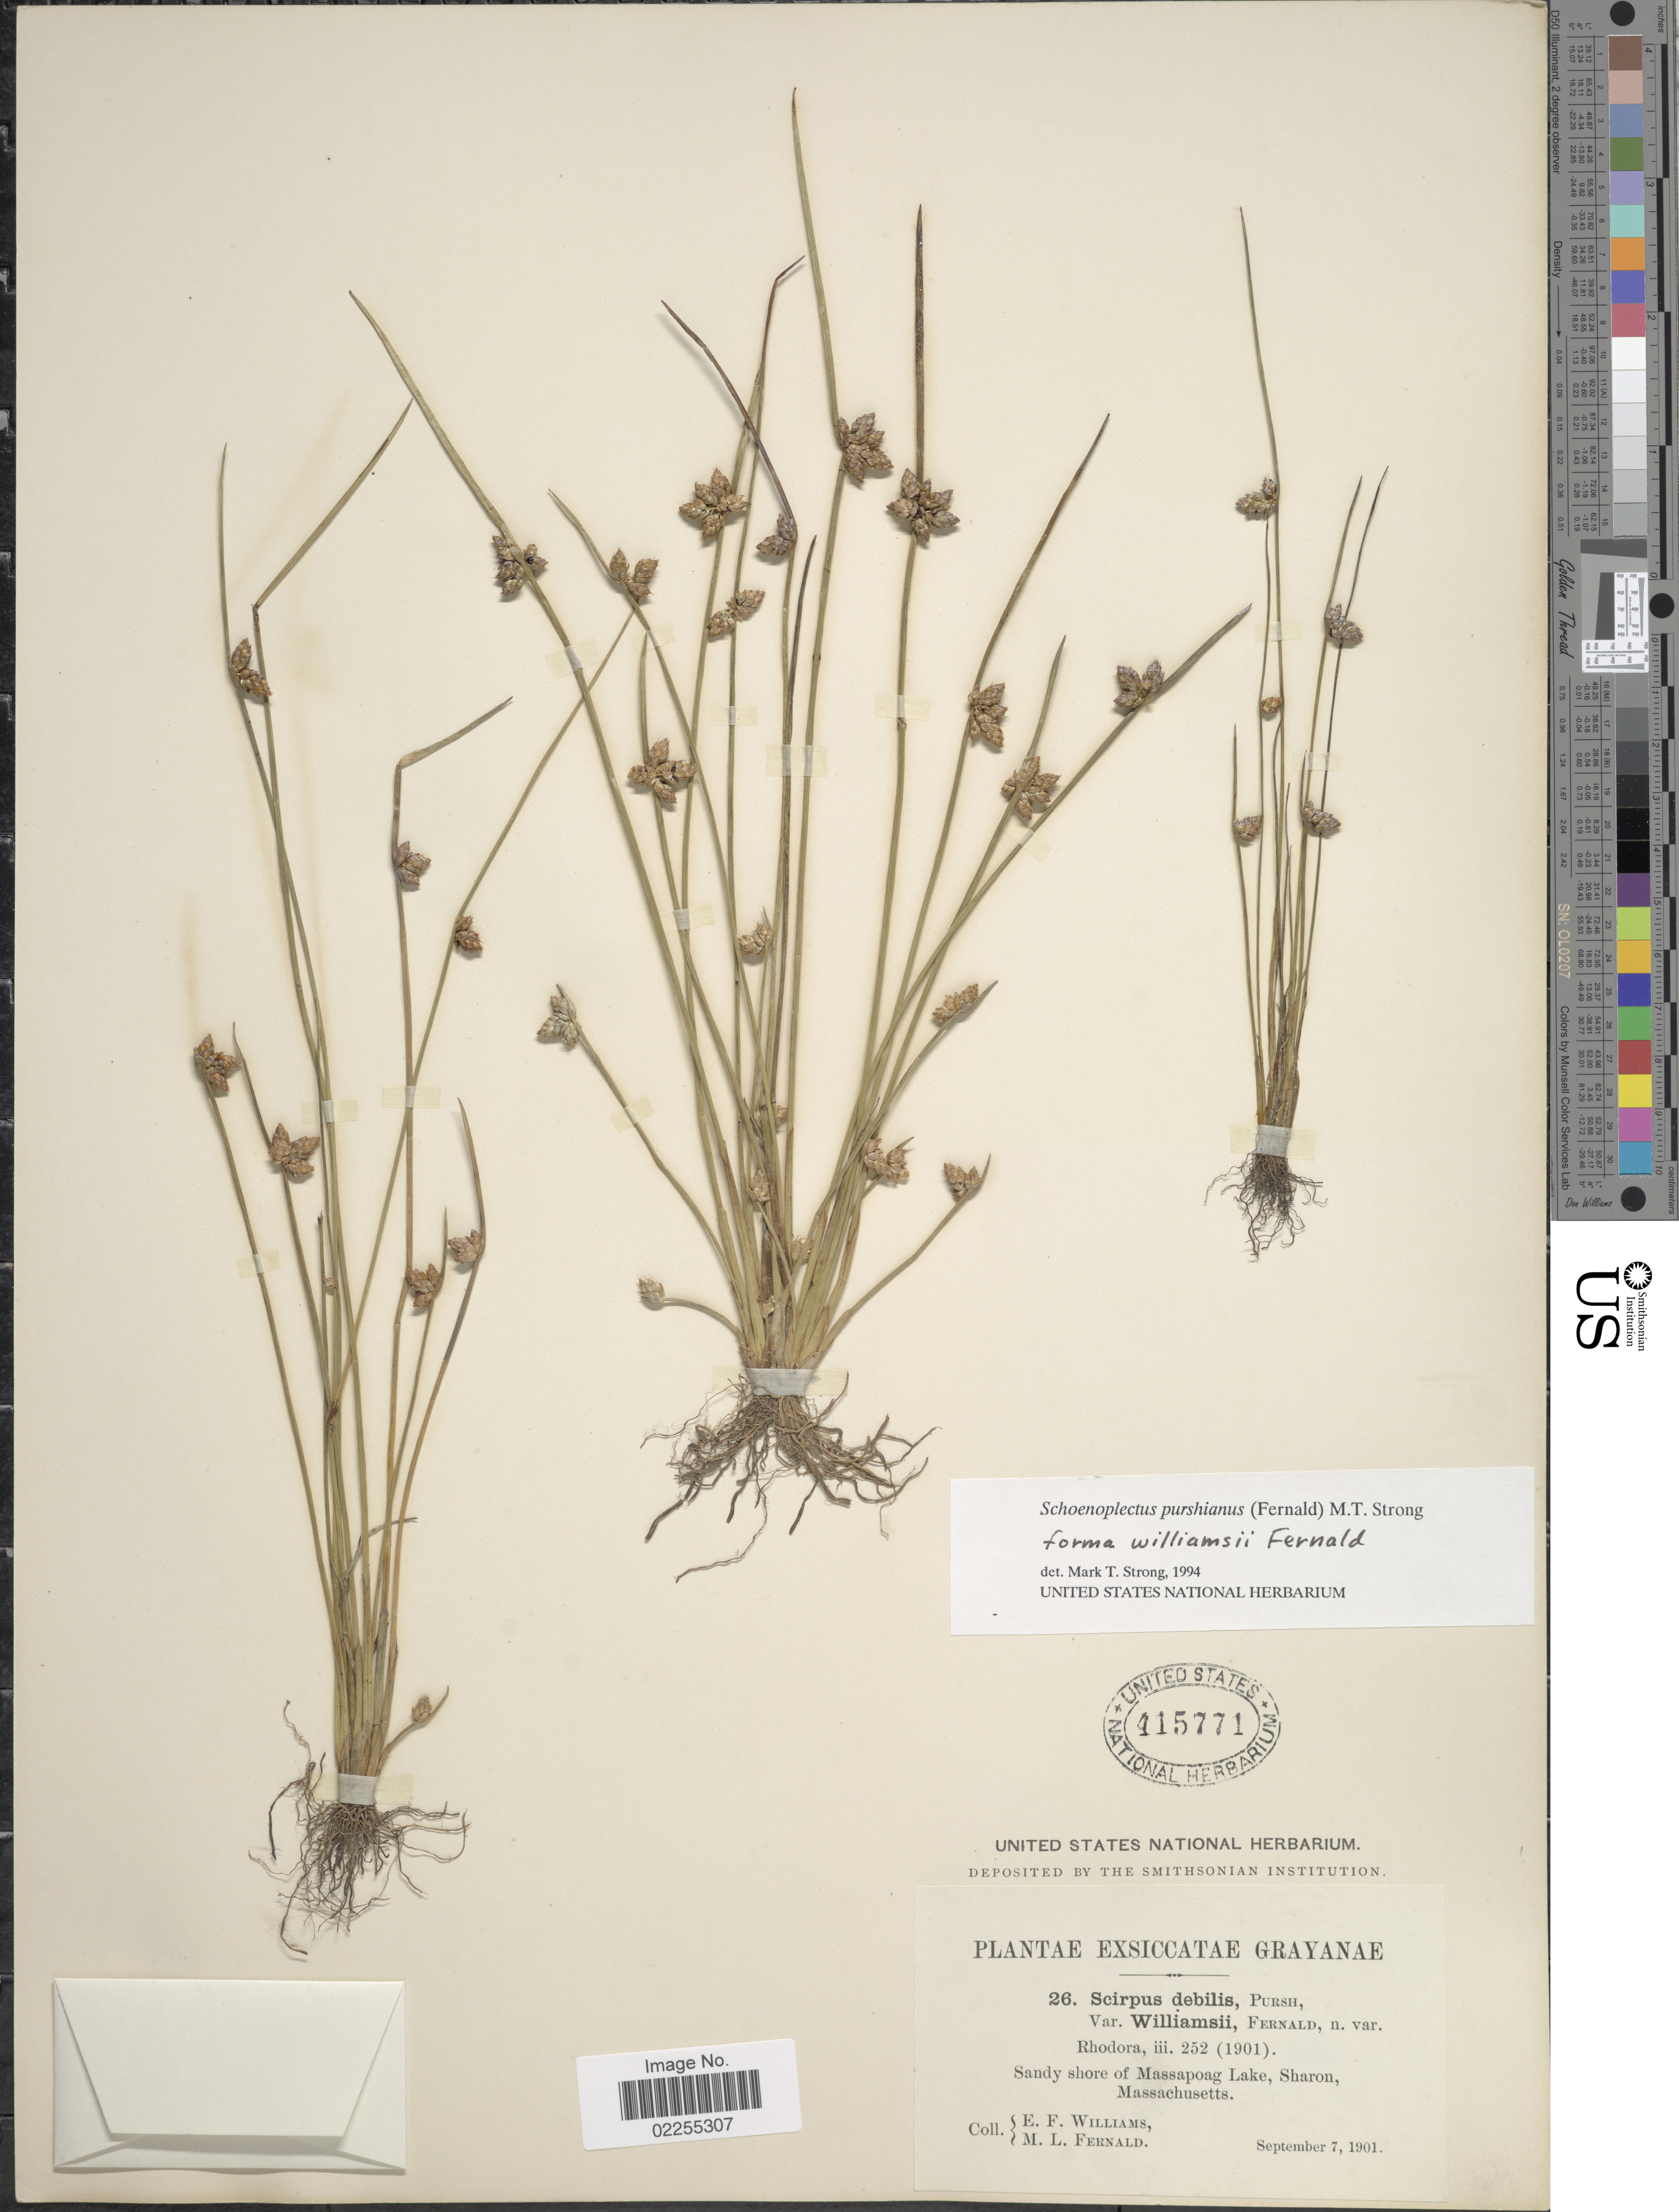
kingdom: Plantae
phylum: Tracheophyta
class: Liliopsida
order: Poales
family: Cyperaceae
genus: Schoenoplectus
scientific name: Schoenoplectus purshianus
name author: (Fernald) M.T. Strong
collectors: E. Williams & M. L. Fernald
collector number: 26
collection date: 1901-09-07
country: United States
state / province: Massachusetts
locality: Sandy shore of Massapoag Lake, Sharon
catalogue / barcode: US 415771